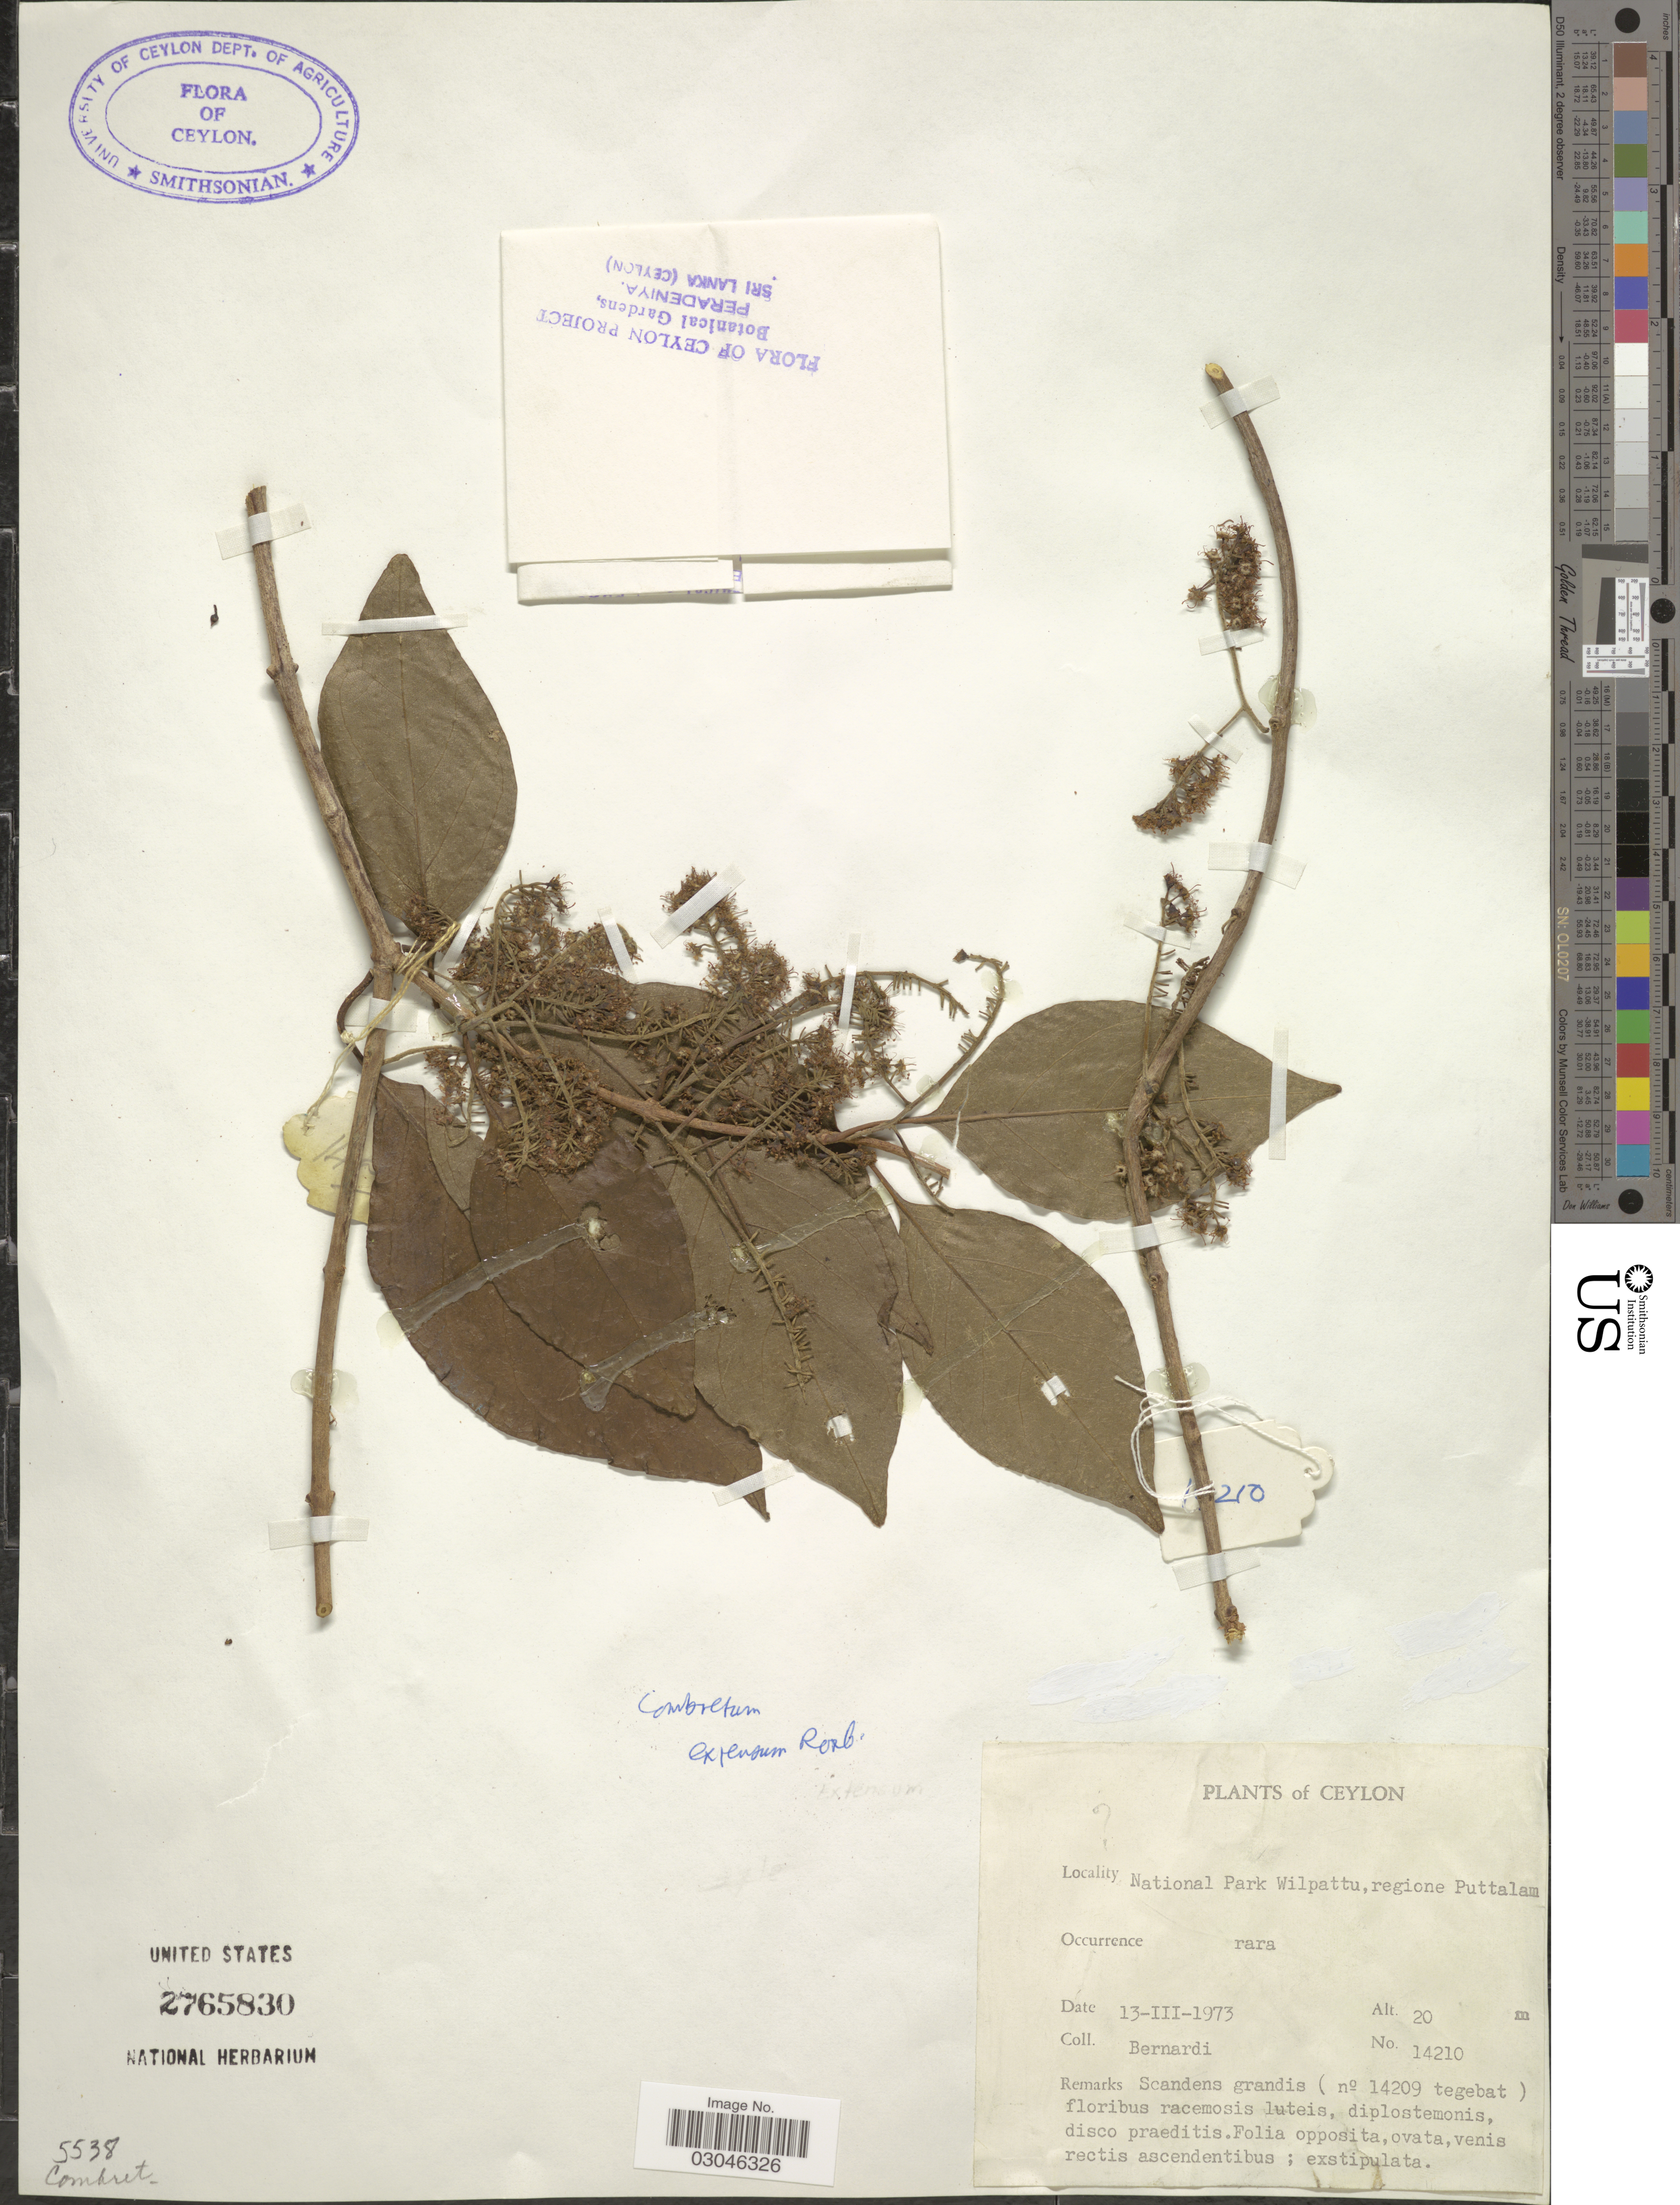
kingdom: Plantae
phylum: Tracheophyta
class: Magnoliopsida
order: Myrtales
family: Combretaceae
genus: Combretum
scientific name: Combretum extensum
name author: Roxb.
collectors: Bernardi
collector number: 14210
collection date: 1973-03-13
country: Sri Lanka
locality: Ceylon. National Park Wilpattu, regione Puttalam.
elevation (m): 20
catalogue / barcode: US 2765830